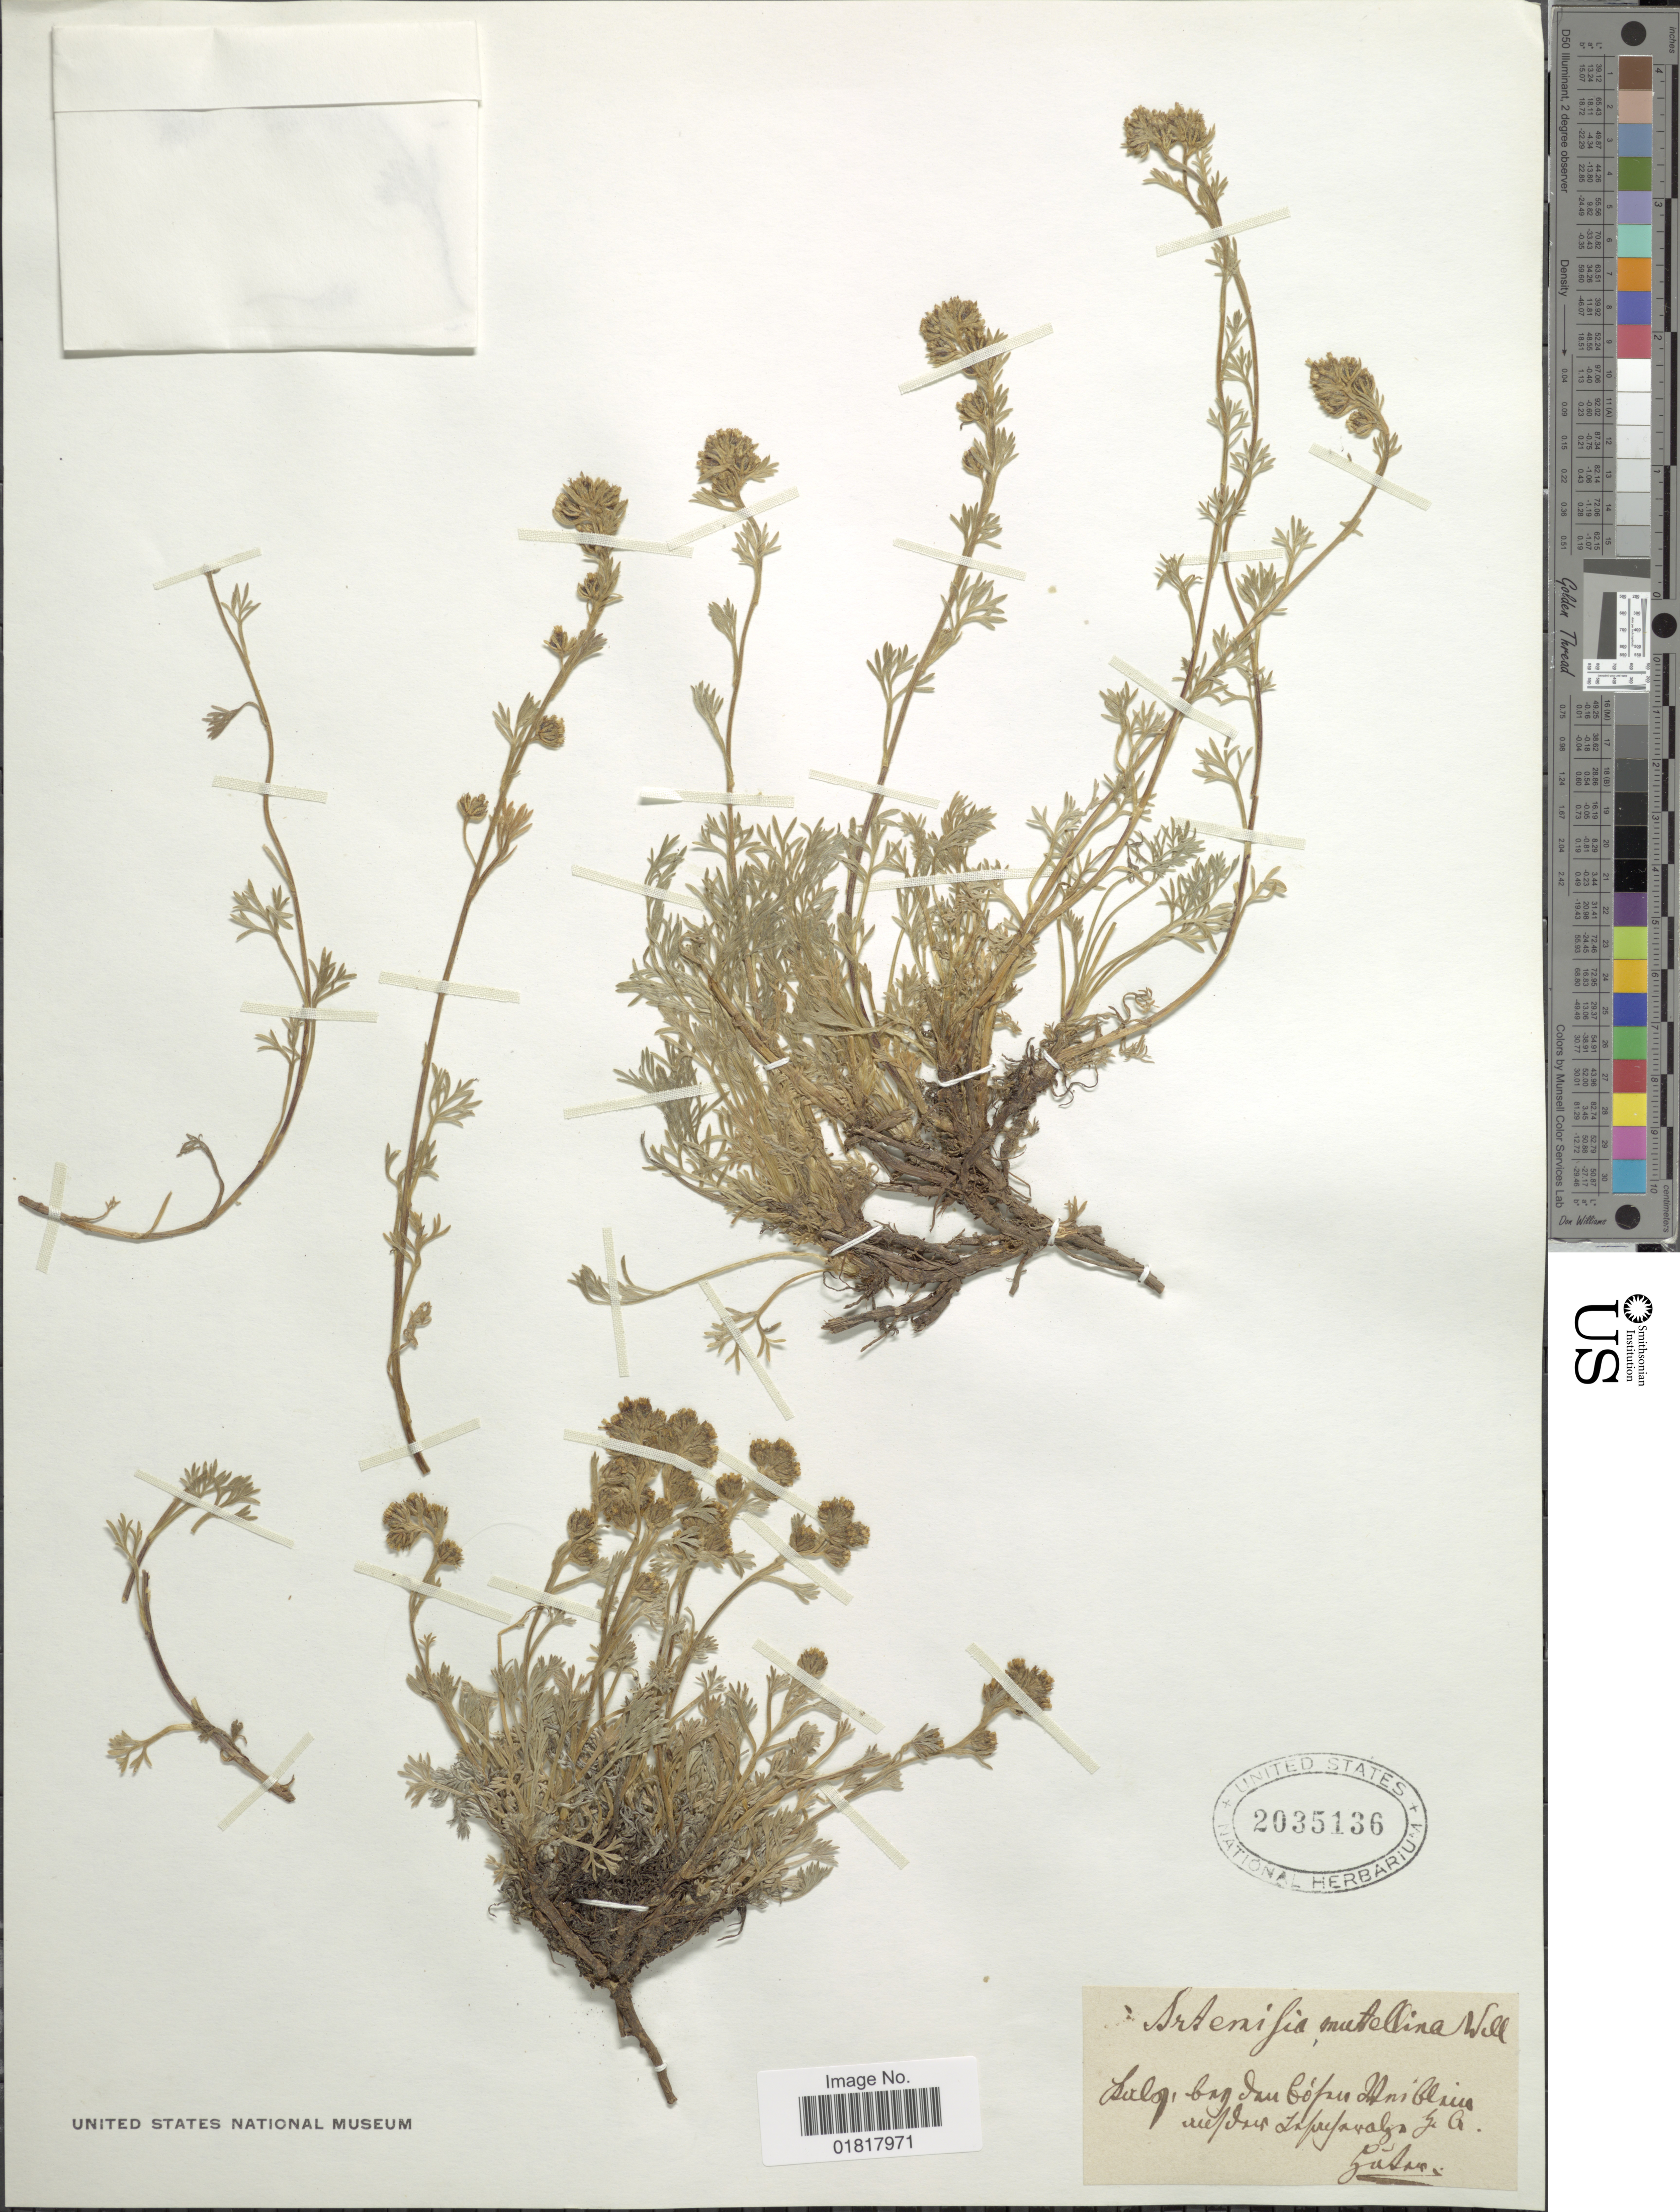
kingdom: Plantae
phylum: Tracheophyta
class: Magnoliopsida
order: Asterales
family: Asteraceae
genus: Artemisia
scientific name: Artemisia mutellina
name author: Vill.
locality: Bolg, bag van Cópus Intibluis oriebus Inprefavalp, G. A. [interpreted]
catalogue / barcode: US 2035136